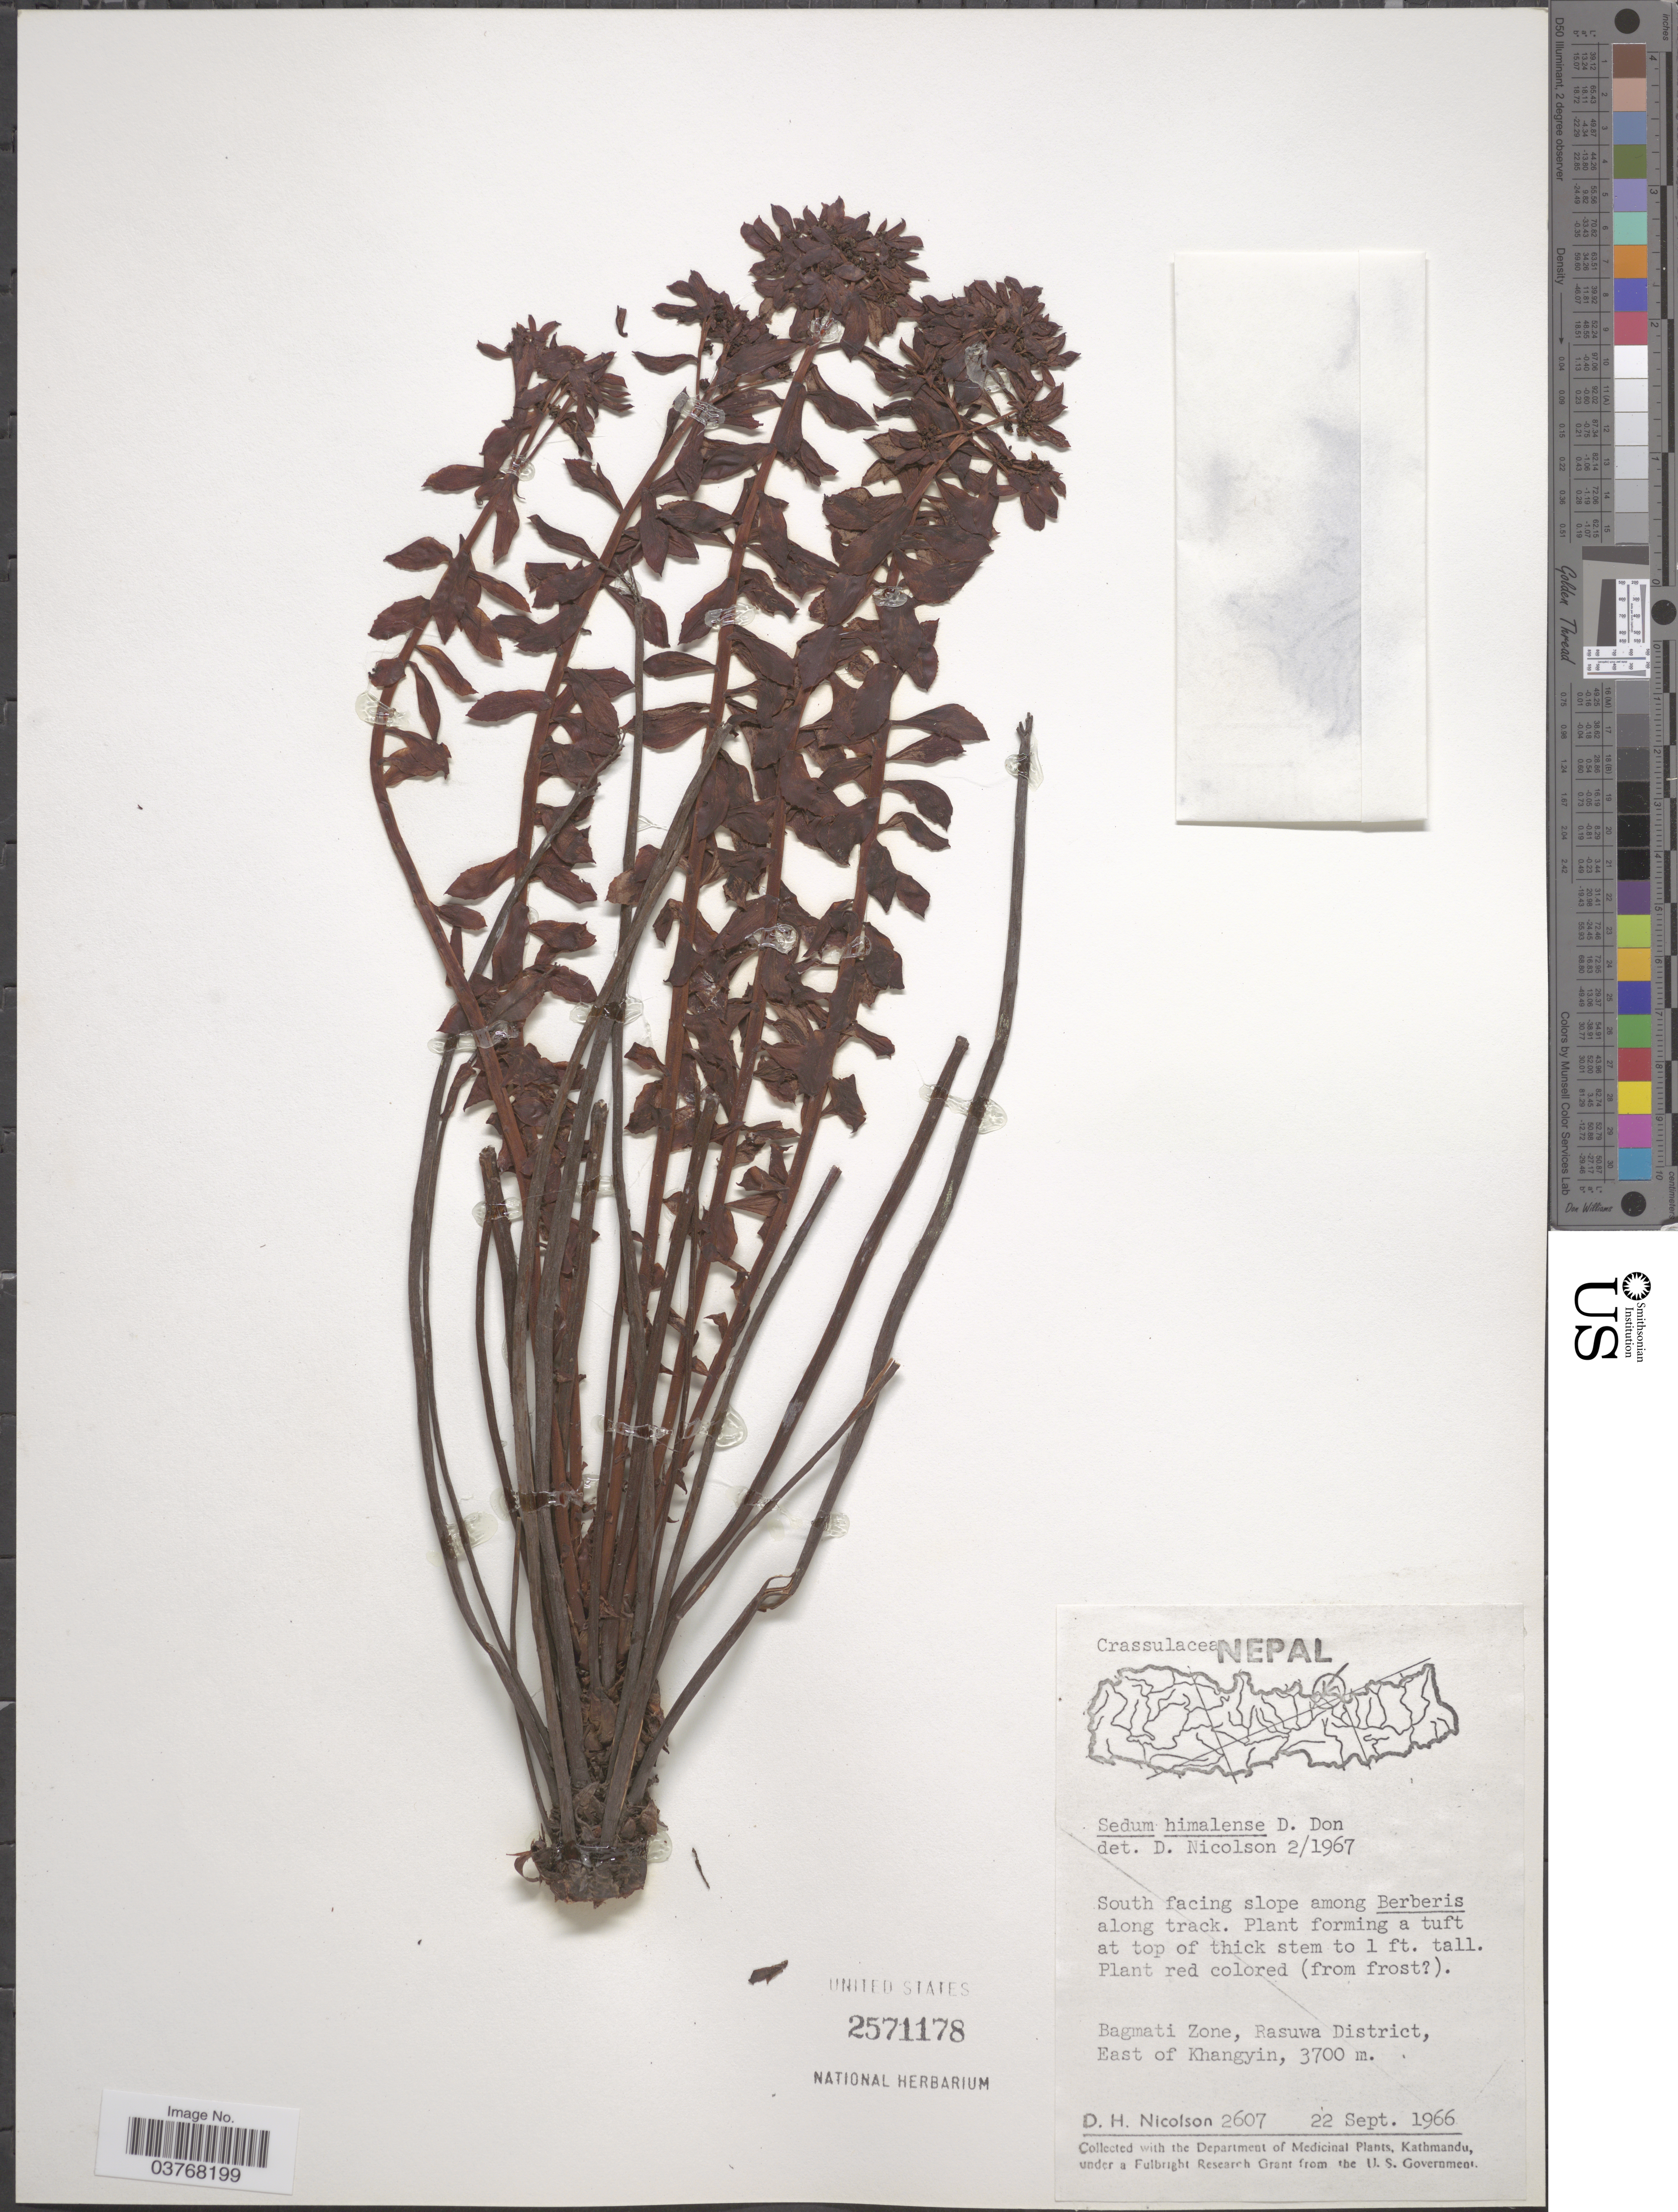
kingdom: Plantae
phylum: Tracheophyta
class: Magnoliopsida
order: Saxifragales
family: Crassulaceae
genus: Rhodiola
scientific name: Rhodiola himalensis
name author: (D. Don) S.H. Fu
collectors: D. H. Nicolson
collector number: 2607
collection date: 1966-09-22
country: Nepal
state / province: Bagmati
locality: Bagmati Zone, Rasuwa District, East of Khangyin.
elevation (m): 3700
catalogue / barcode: US 2571178